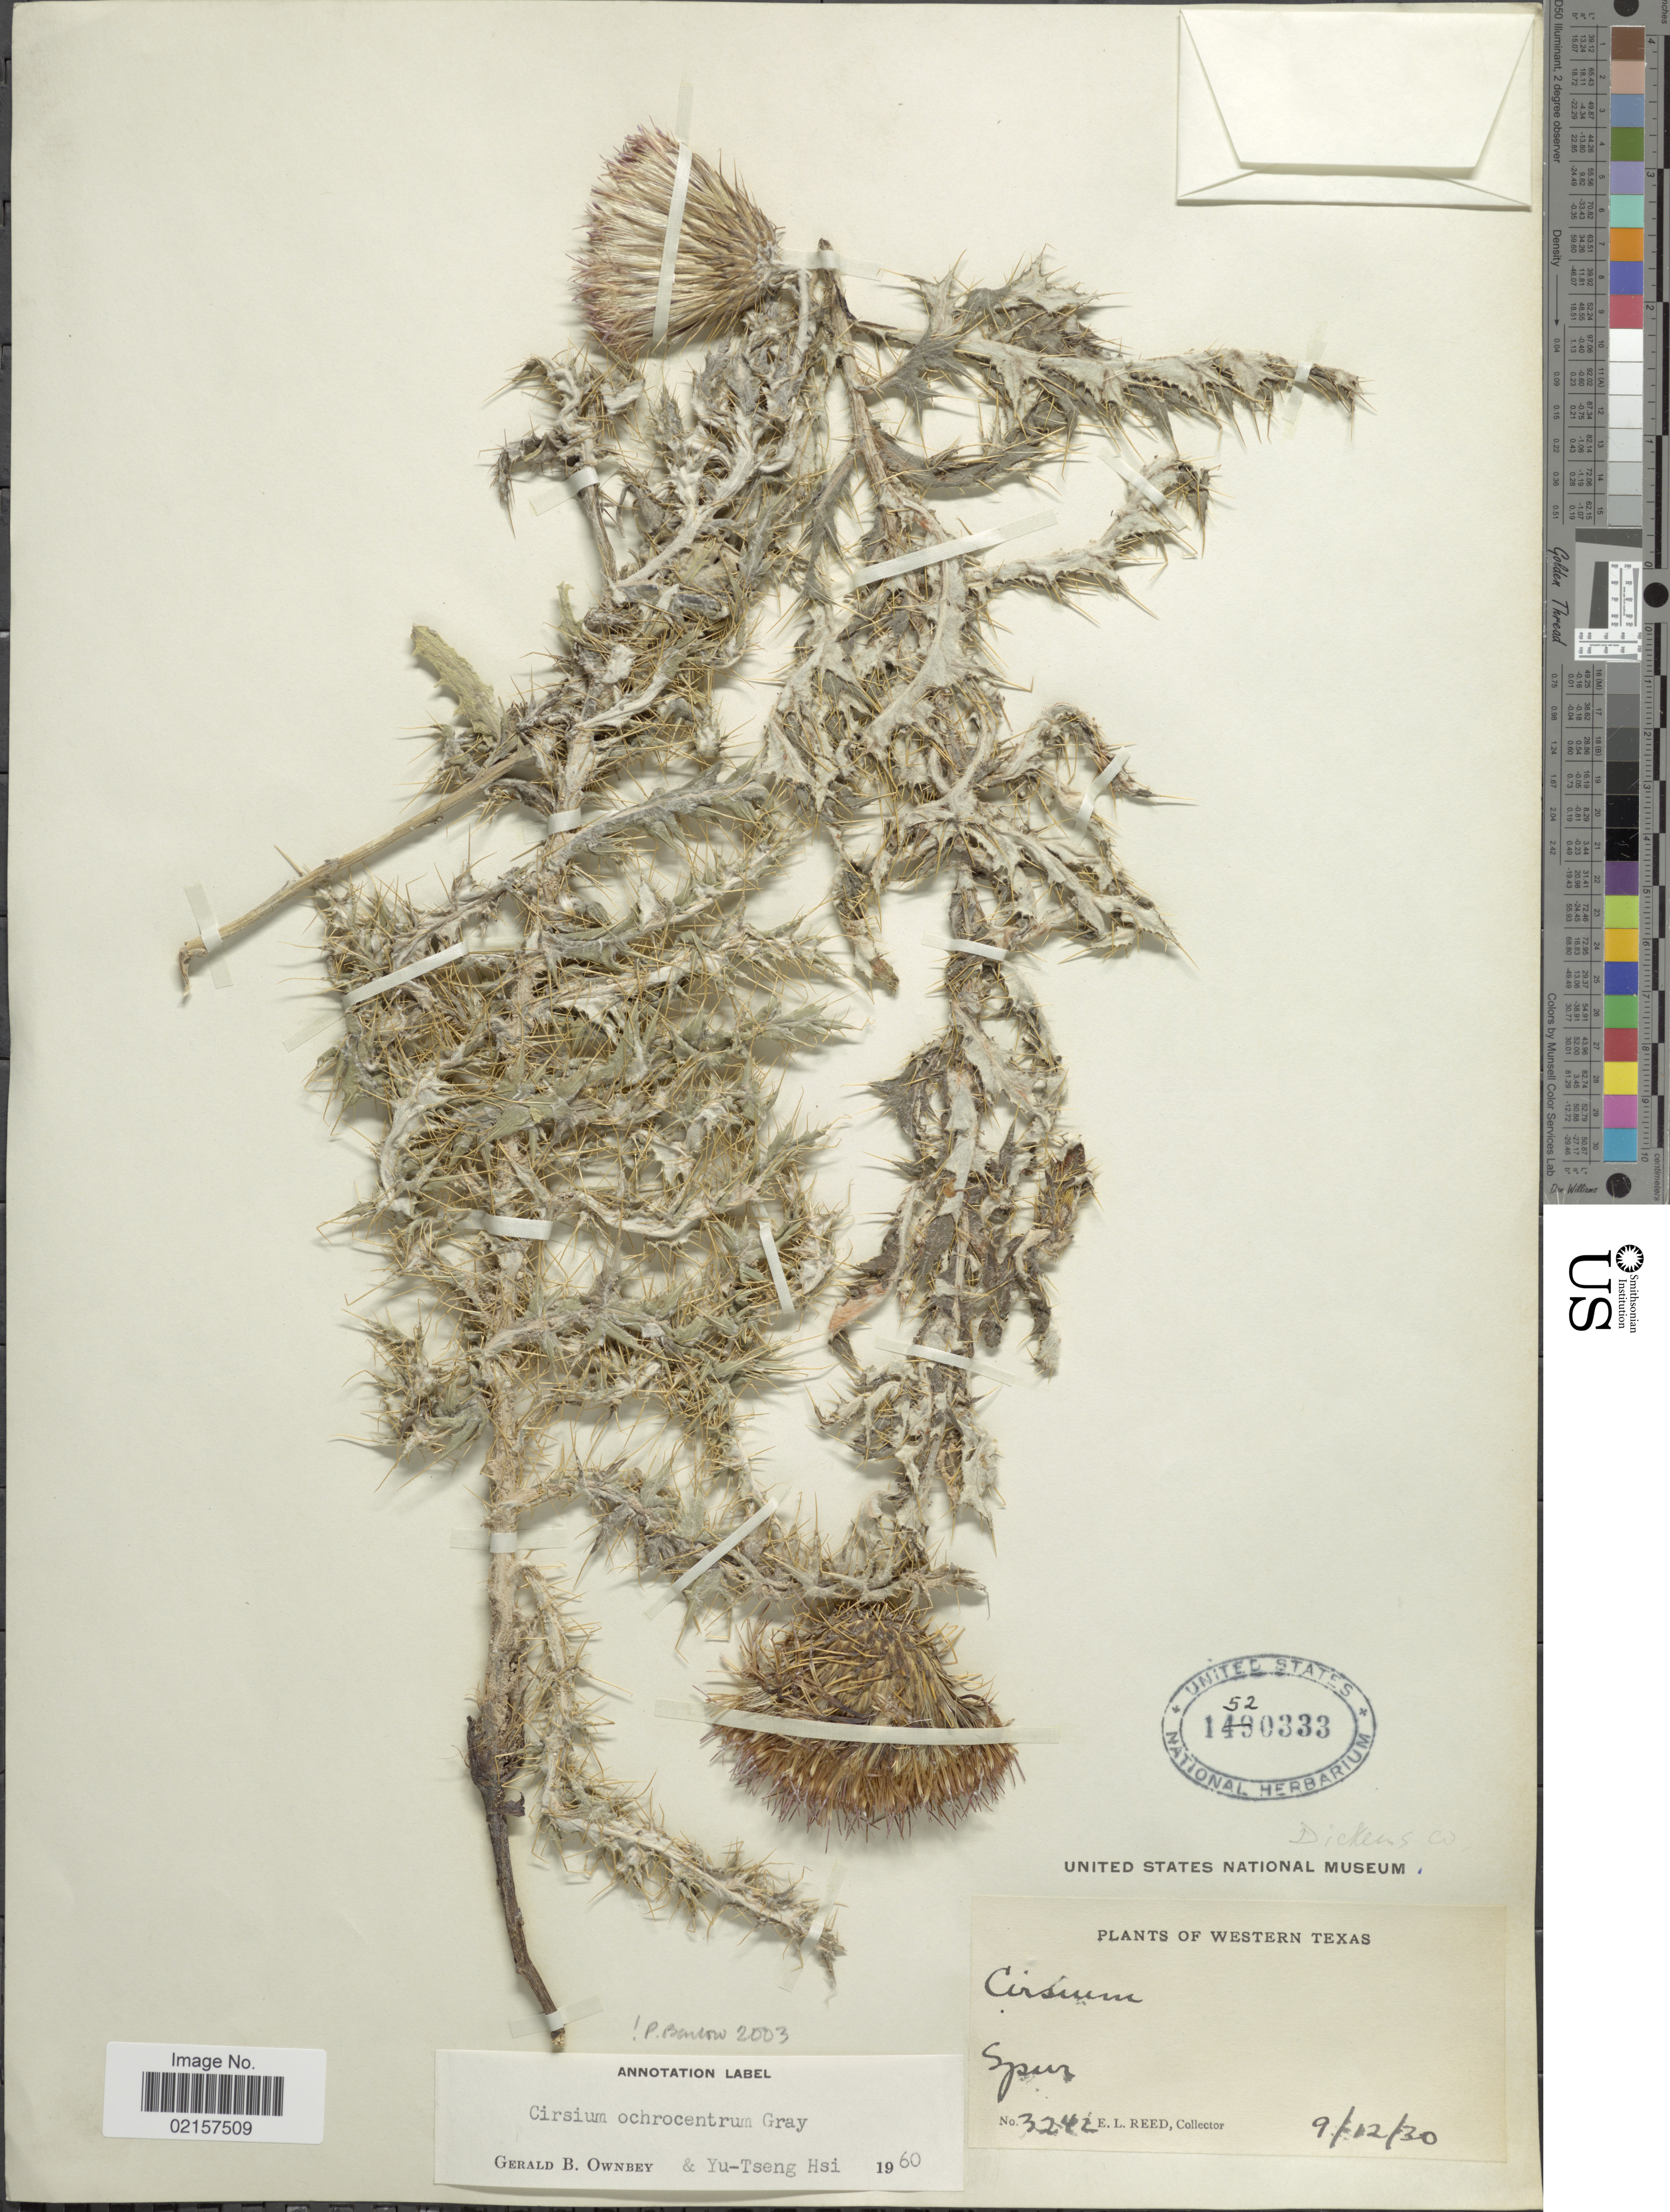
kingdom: Plantae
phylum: Tracheophyta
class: Magnoliopsida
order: Asterales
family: Asteraceae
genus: Cirsium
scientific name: Cirsium ochrocentrum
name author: A. Gray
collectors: E. Reed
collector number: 3242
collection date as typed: Transcribed d/m/y: 12/9/30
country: United States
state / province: Texas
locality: Western Texas, Spur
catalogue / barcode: US 1520333